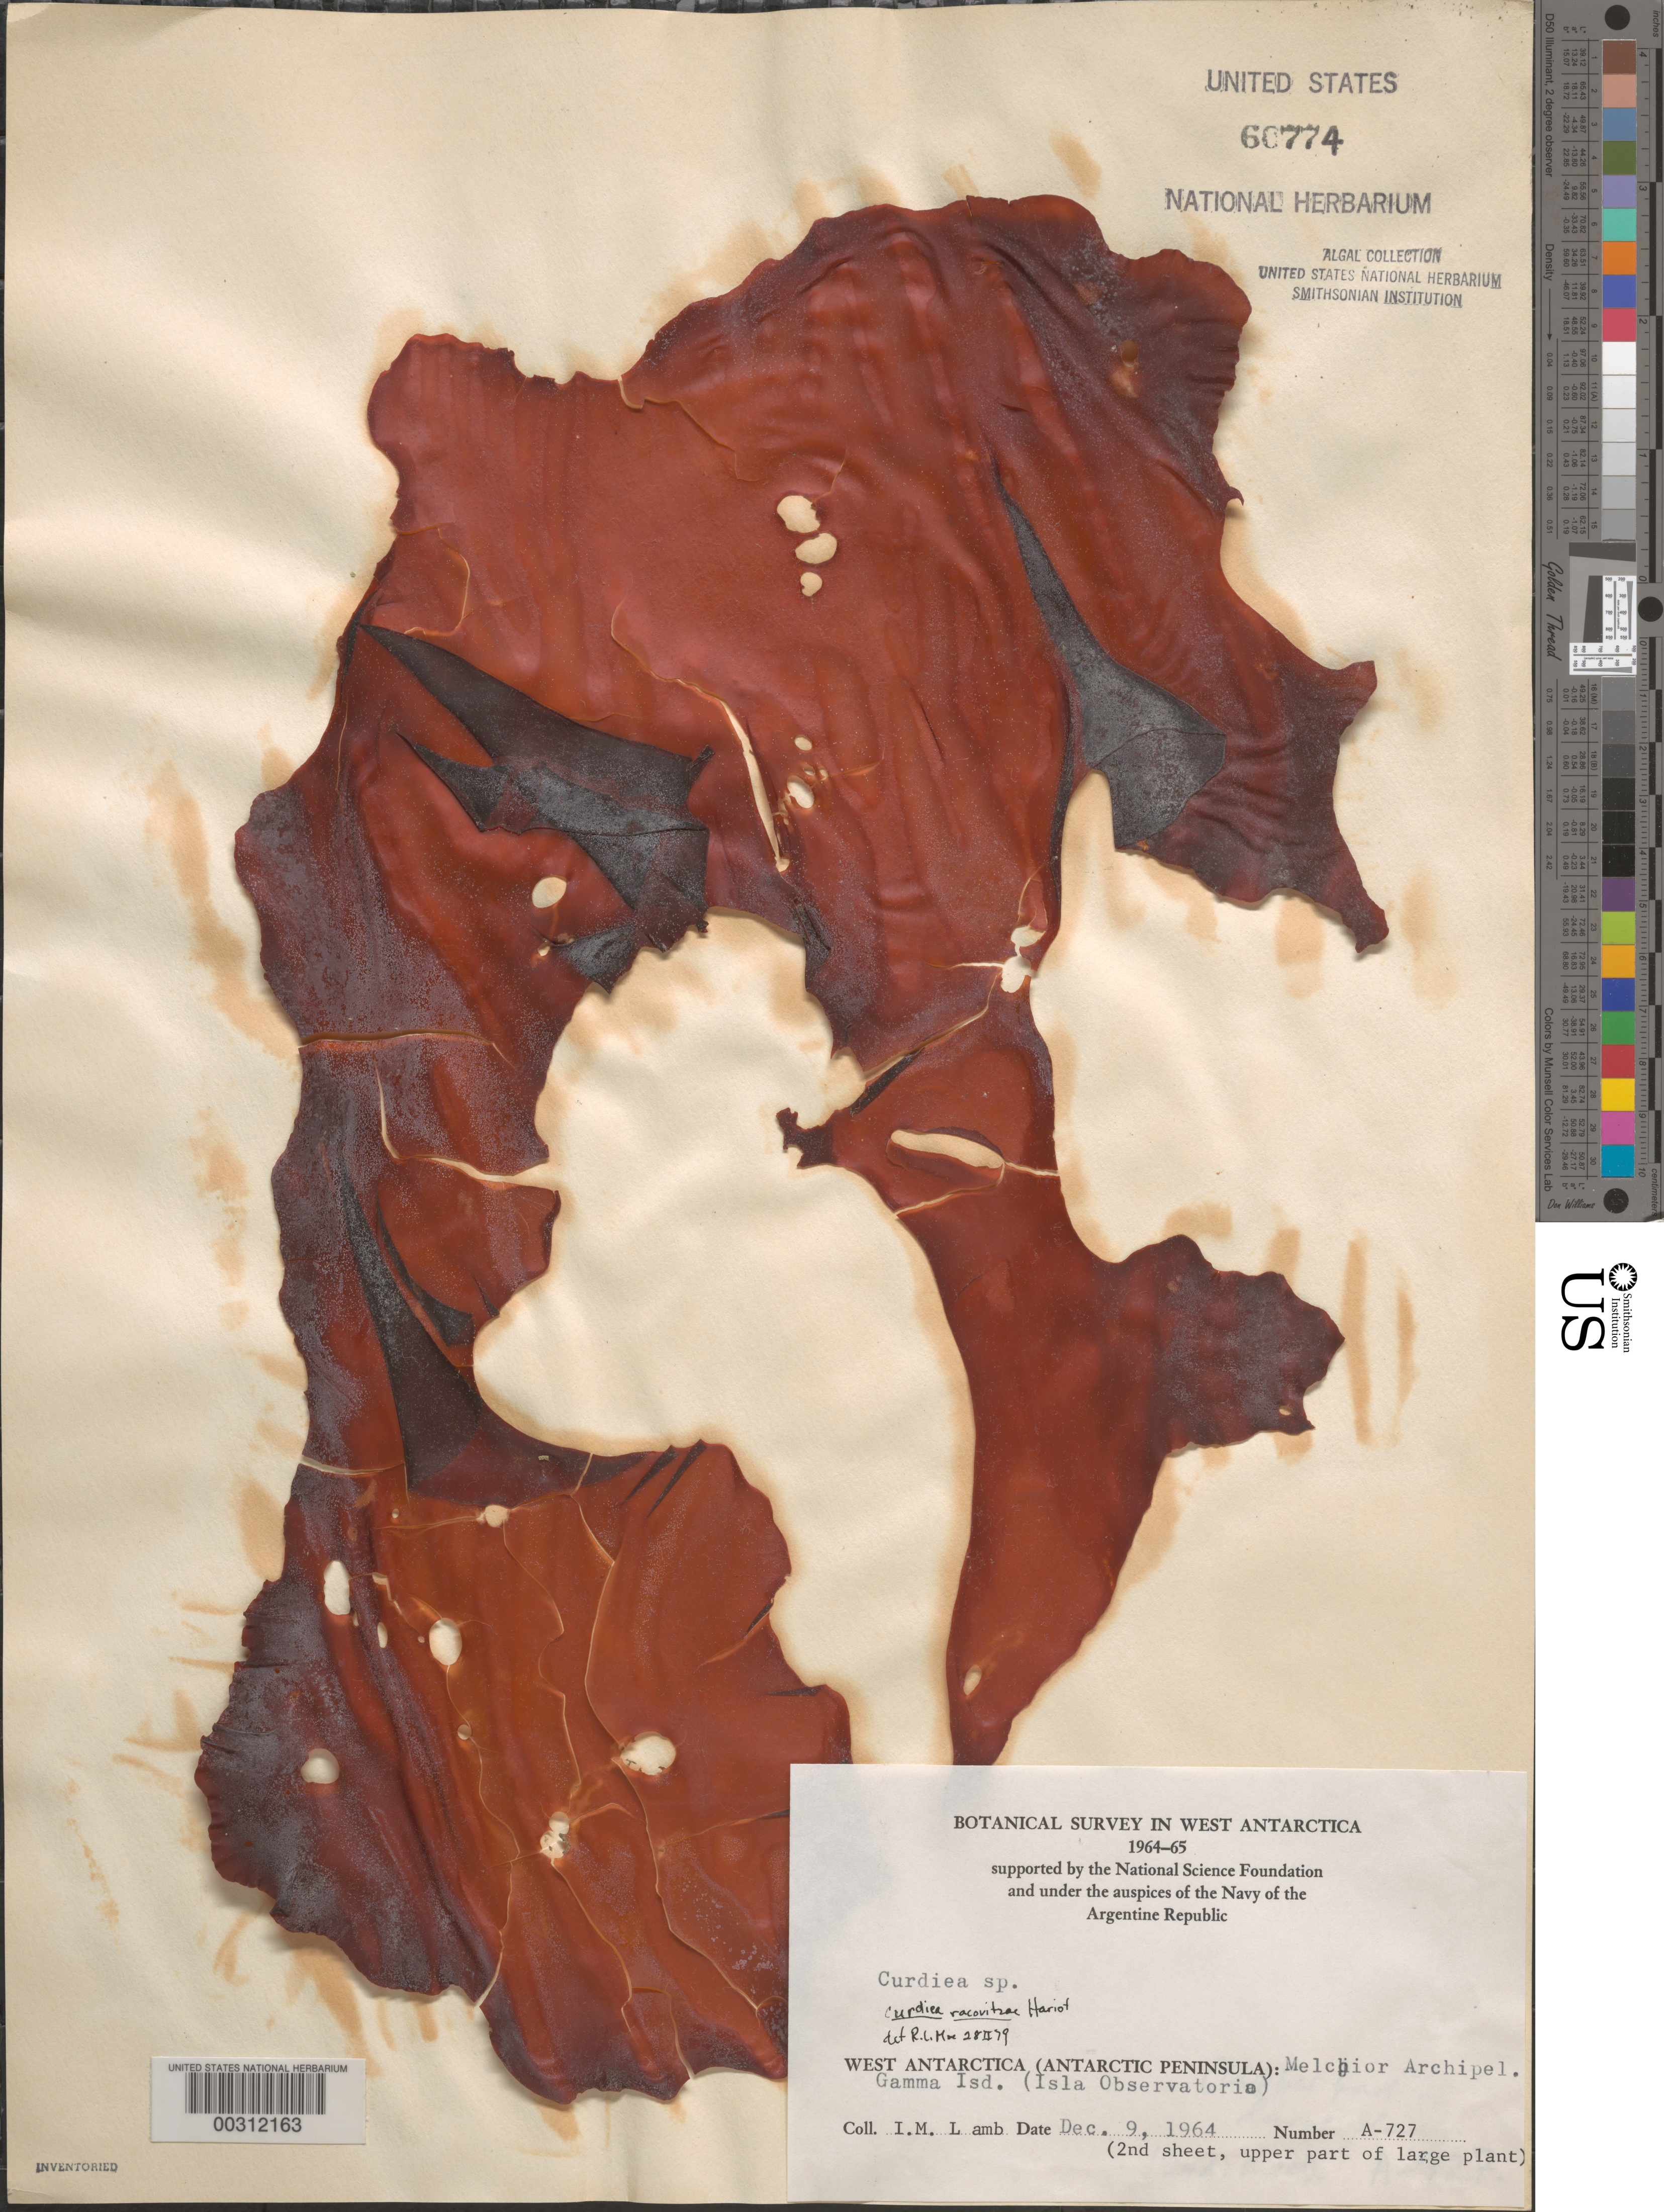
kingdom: Plantae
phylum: Rhodophyta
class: Florideophyceae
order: Gracilariales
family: Gracilariaceae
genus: Curdiea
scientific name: Curdiea racovitzae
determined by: Moe, R. L.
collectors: I. M. Lamb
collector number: A-727-2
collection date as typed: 09 Dec 1964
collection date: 1964-12-09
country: Antarctica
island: Gamma Island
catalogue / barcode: US 60774